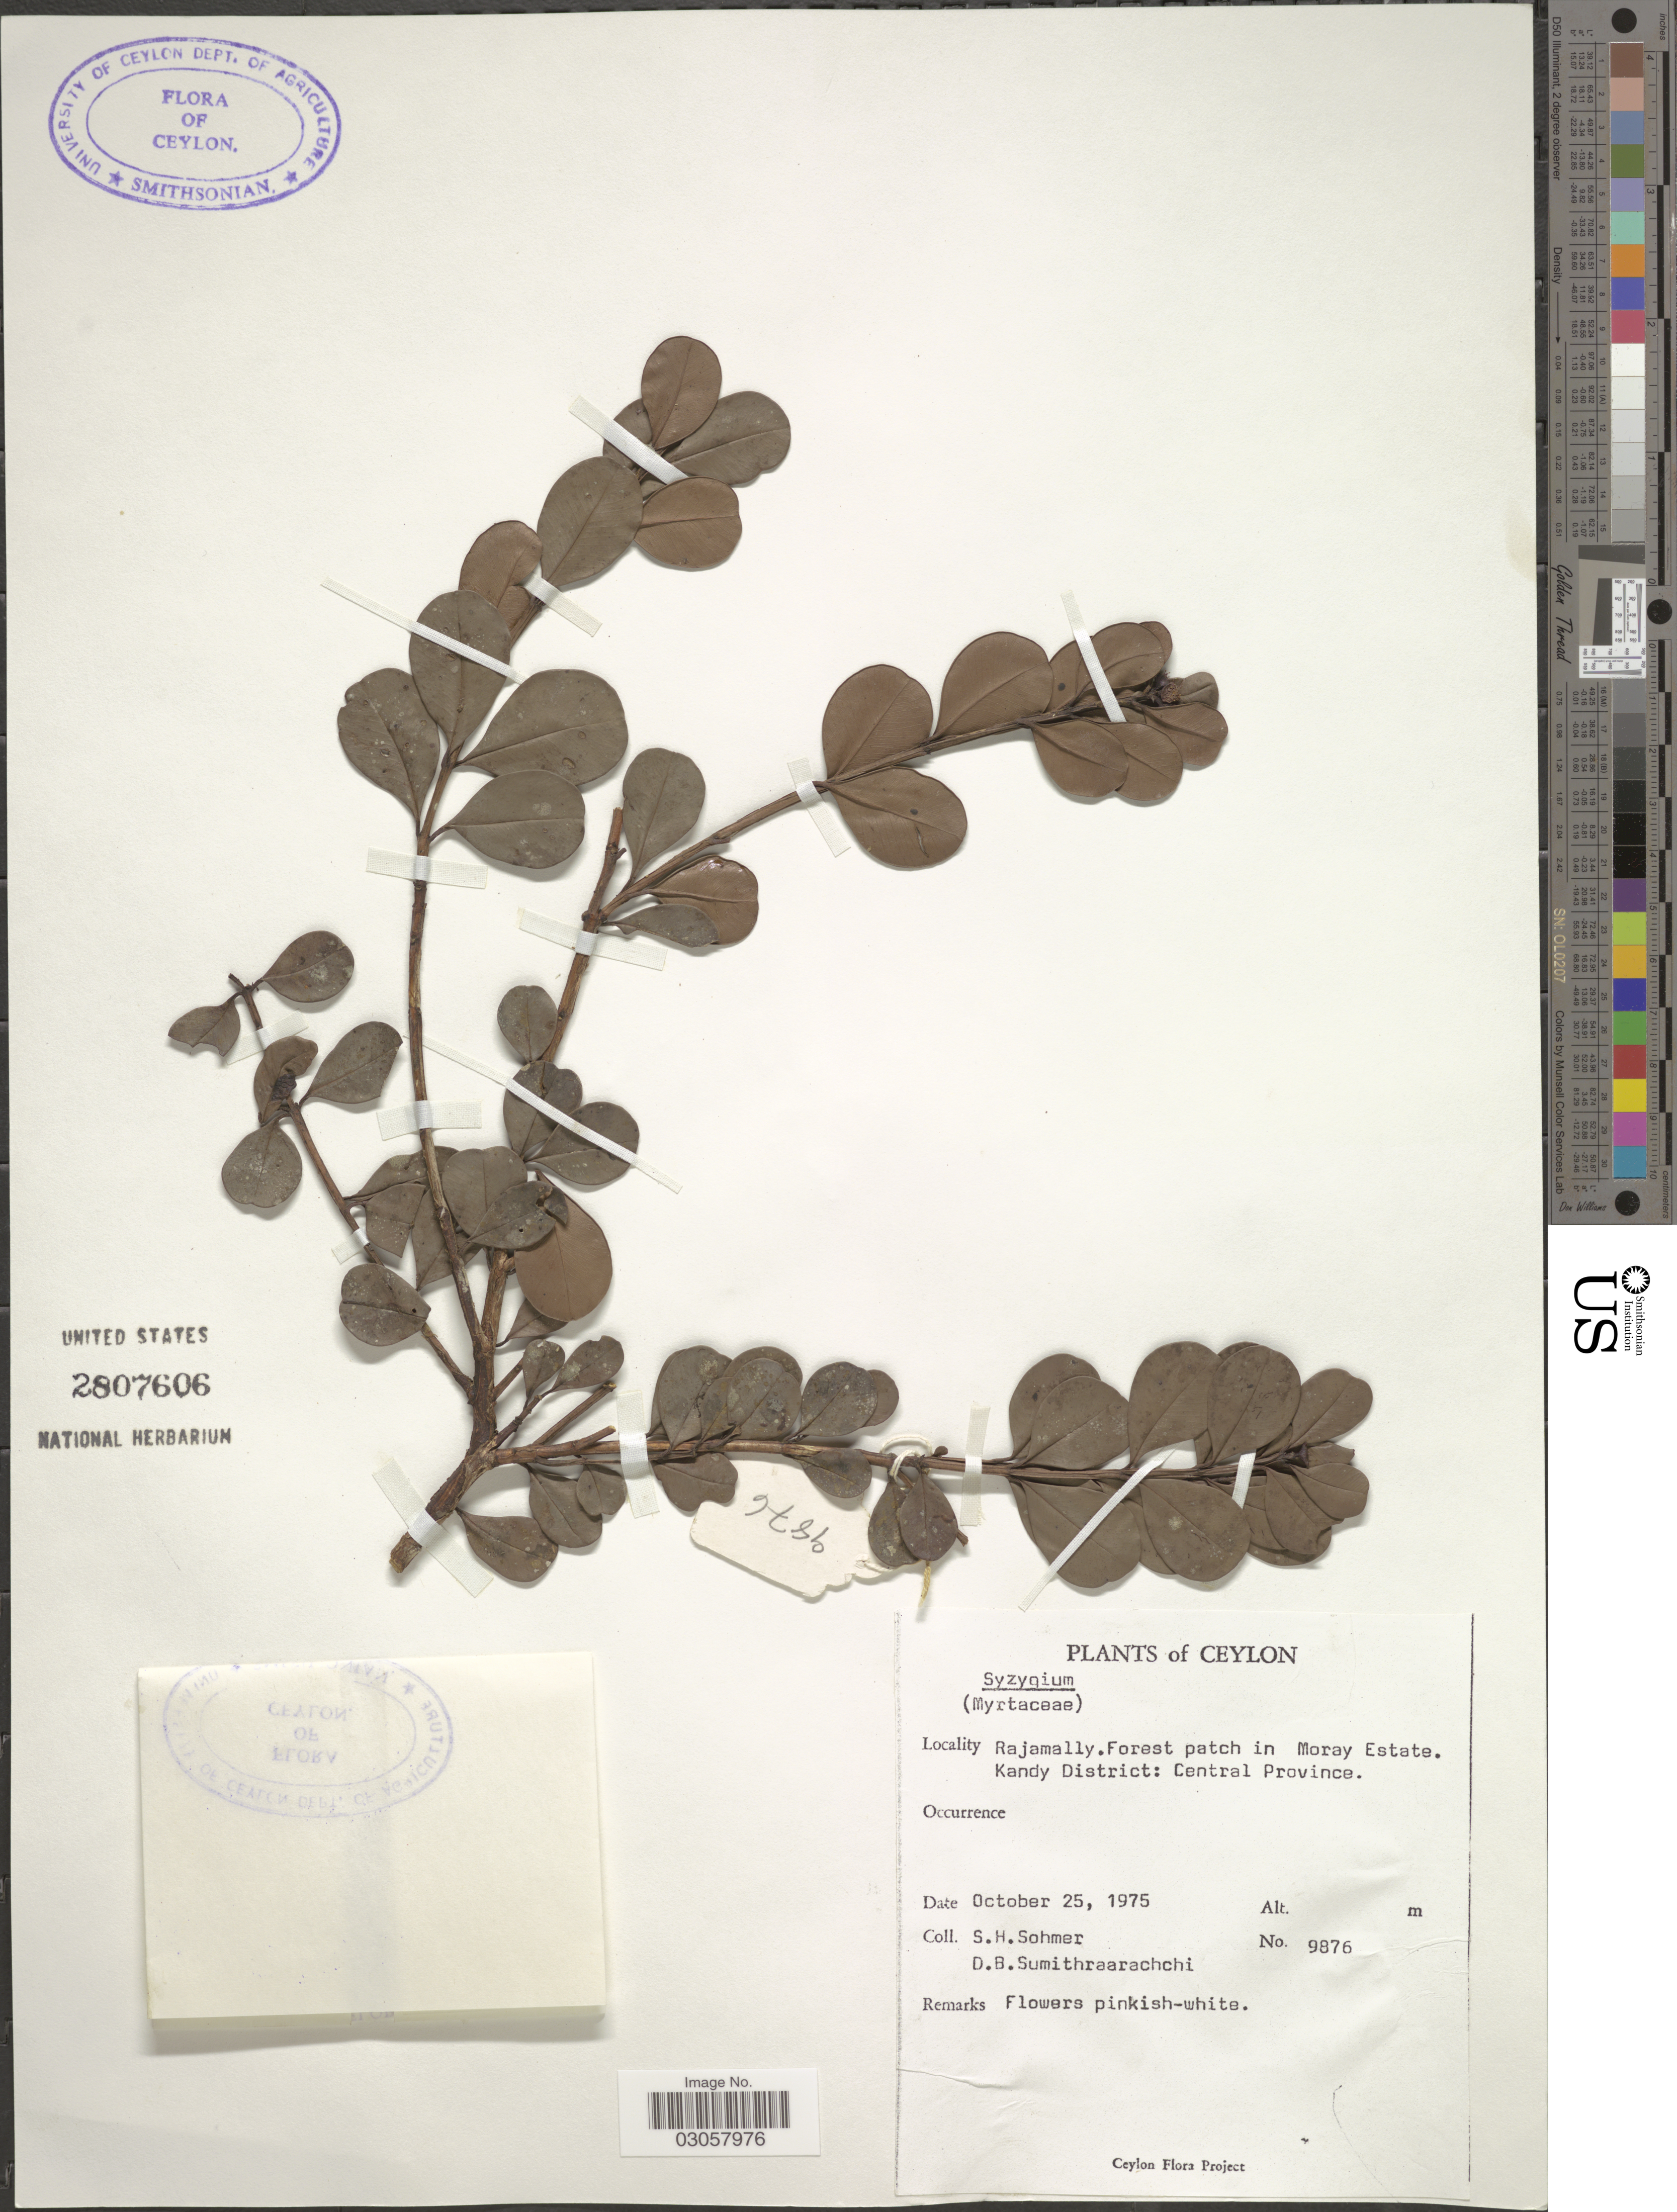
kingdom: Plantae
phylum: Tracheophyta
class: Magnoliopsida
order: Myrtales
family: Myrtaceae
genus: Syzygium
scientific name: Syzygium sp.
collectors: S. H. Sohmer & D. B. Sumithraarachchi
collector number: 9876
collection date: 1975-10-25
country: Sri Lanka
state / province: Central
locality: Ceylon. Rajamally. Forest patch in Moray Estate. Kandy District.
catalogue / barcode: US 2807606